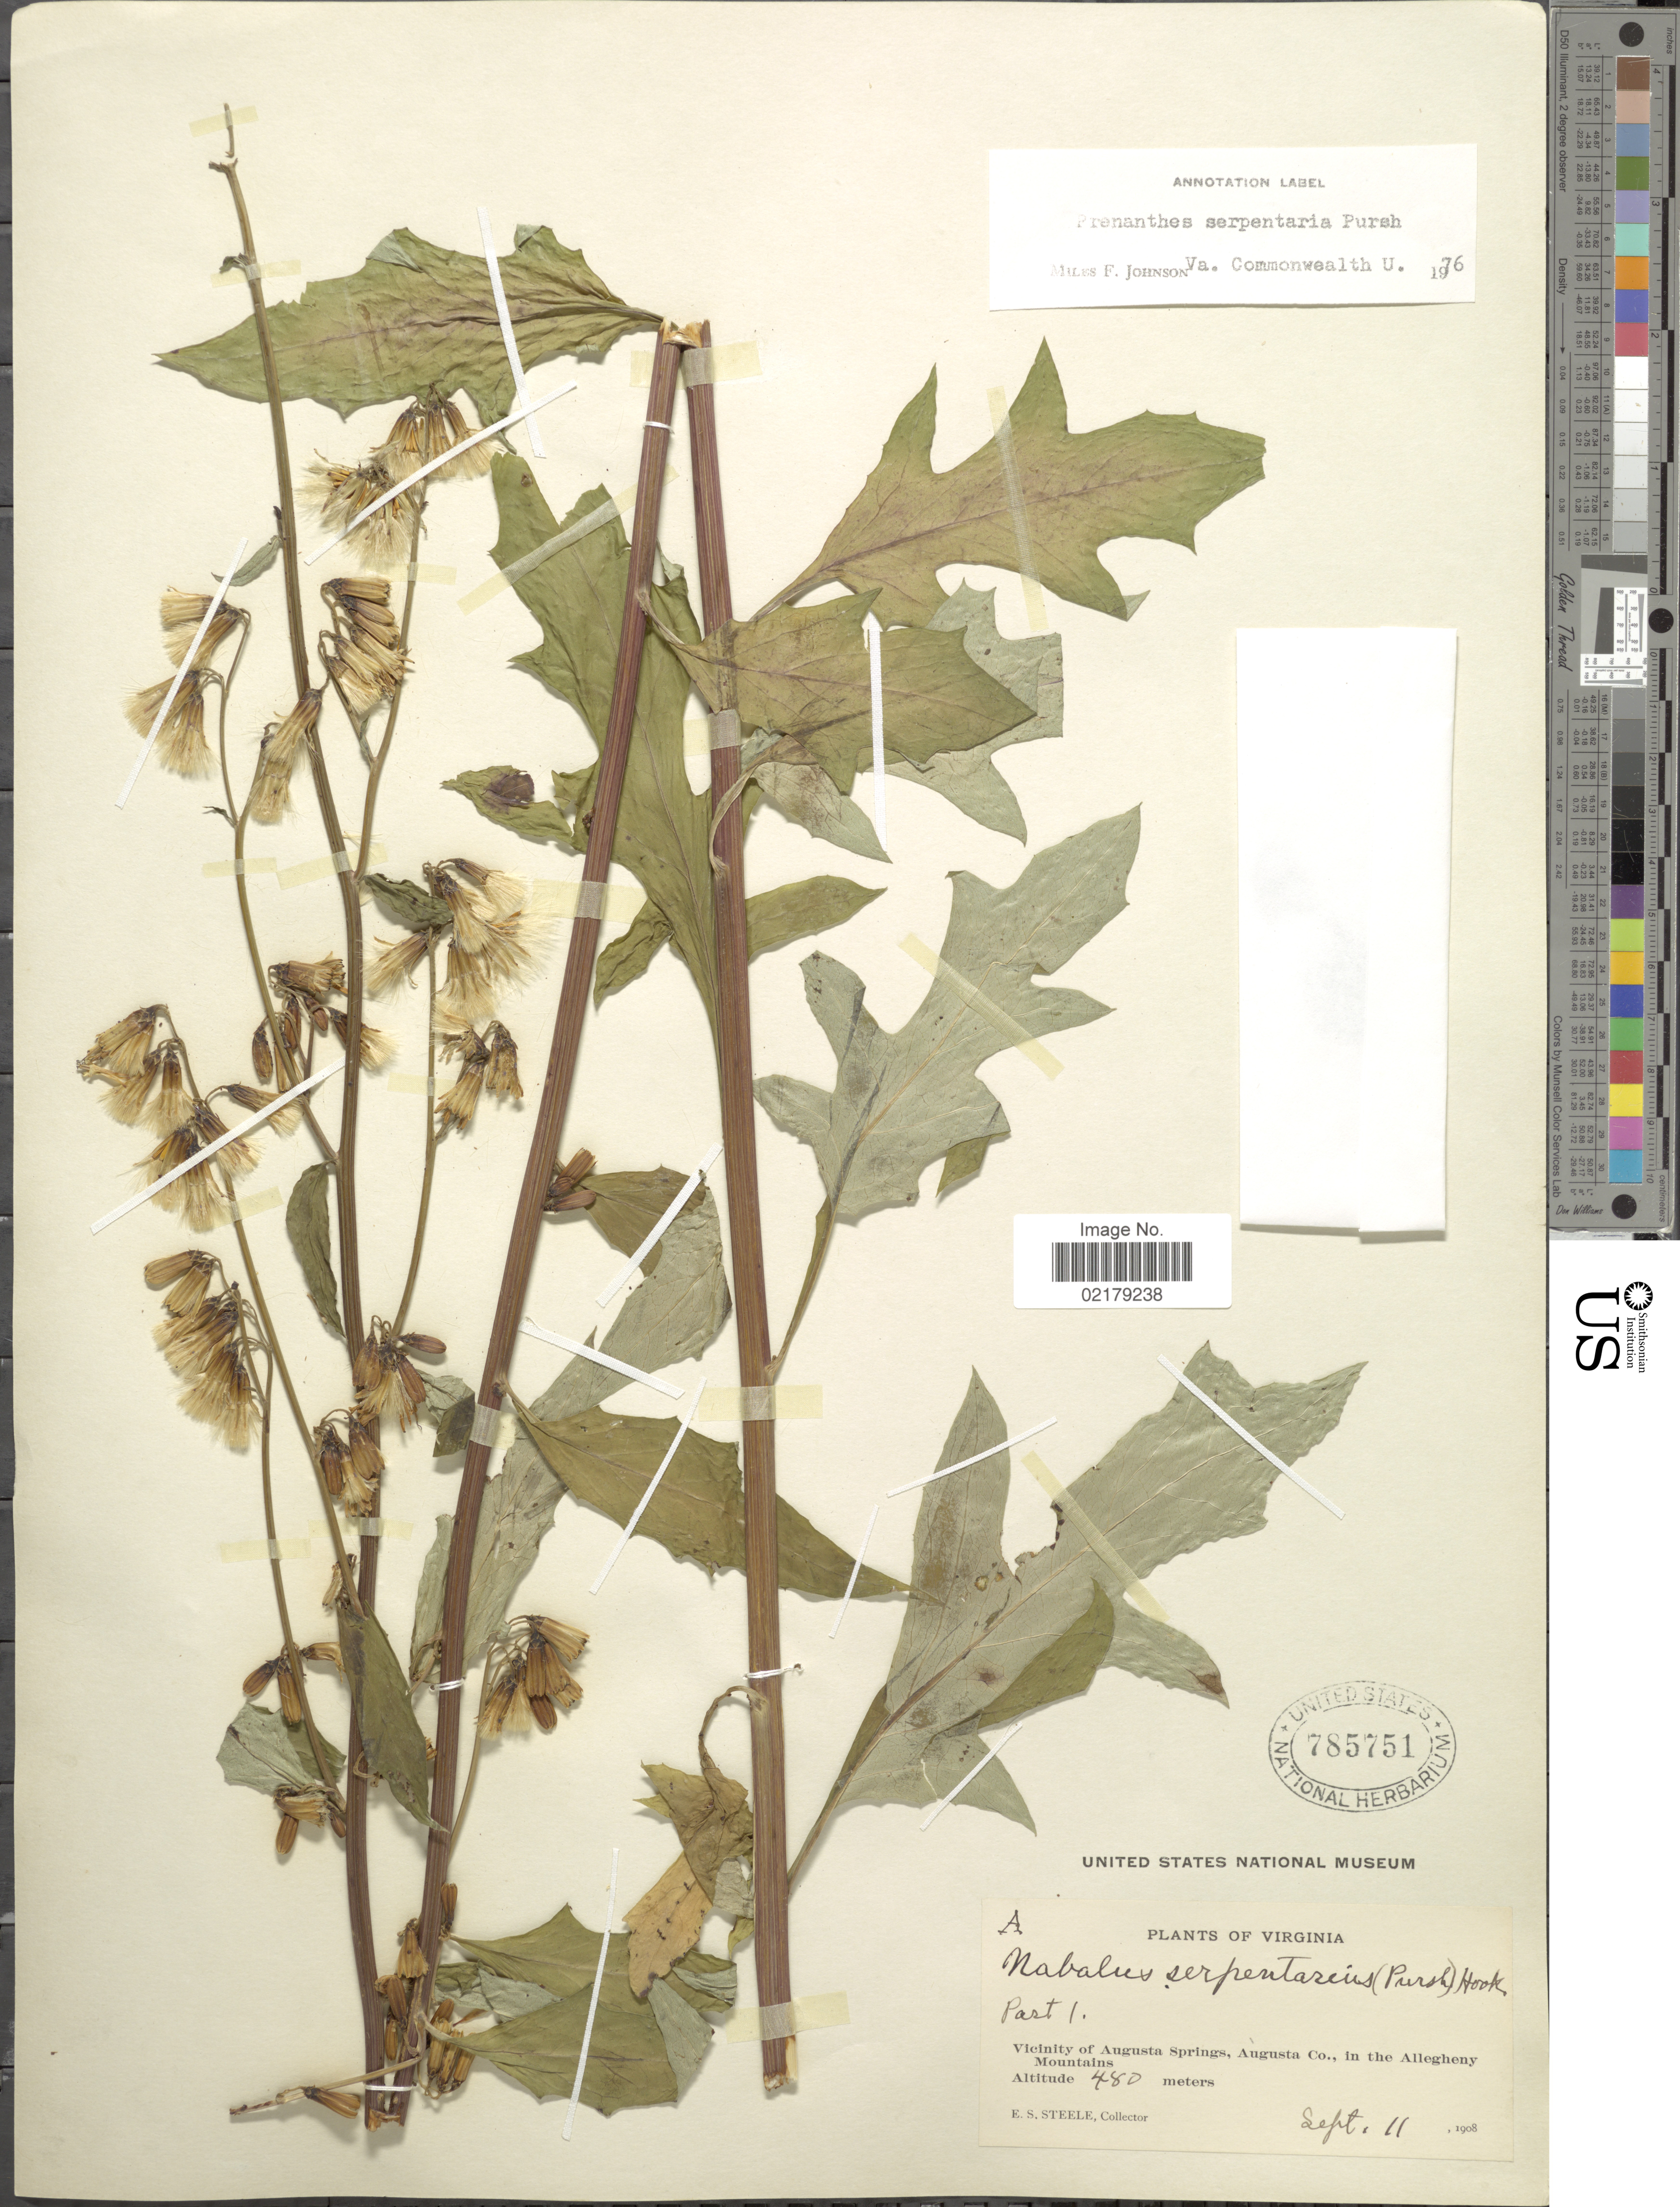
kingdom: Plantae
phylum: Tracheophyta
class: Magnoliopsida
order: Asterales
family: Asteraceae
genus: Nabalus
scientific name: Nabalus serpentarius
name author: (Pursh) Hook.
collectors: E. Steele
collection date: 1908-09-11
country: United States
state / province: Virginia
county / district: Augusta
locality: Vicinity of Augusta Springs, Augusta Co., in the Allegheny Mountains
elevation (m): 480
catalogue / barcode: US 785751